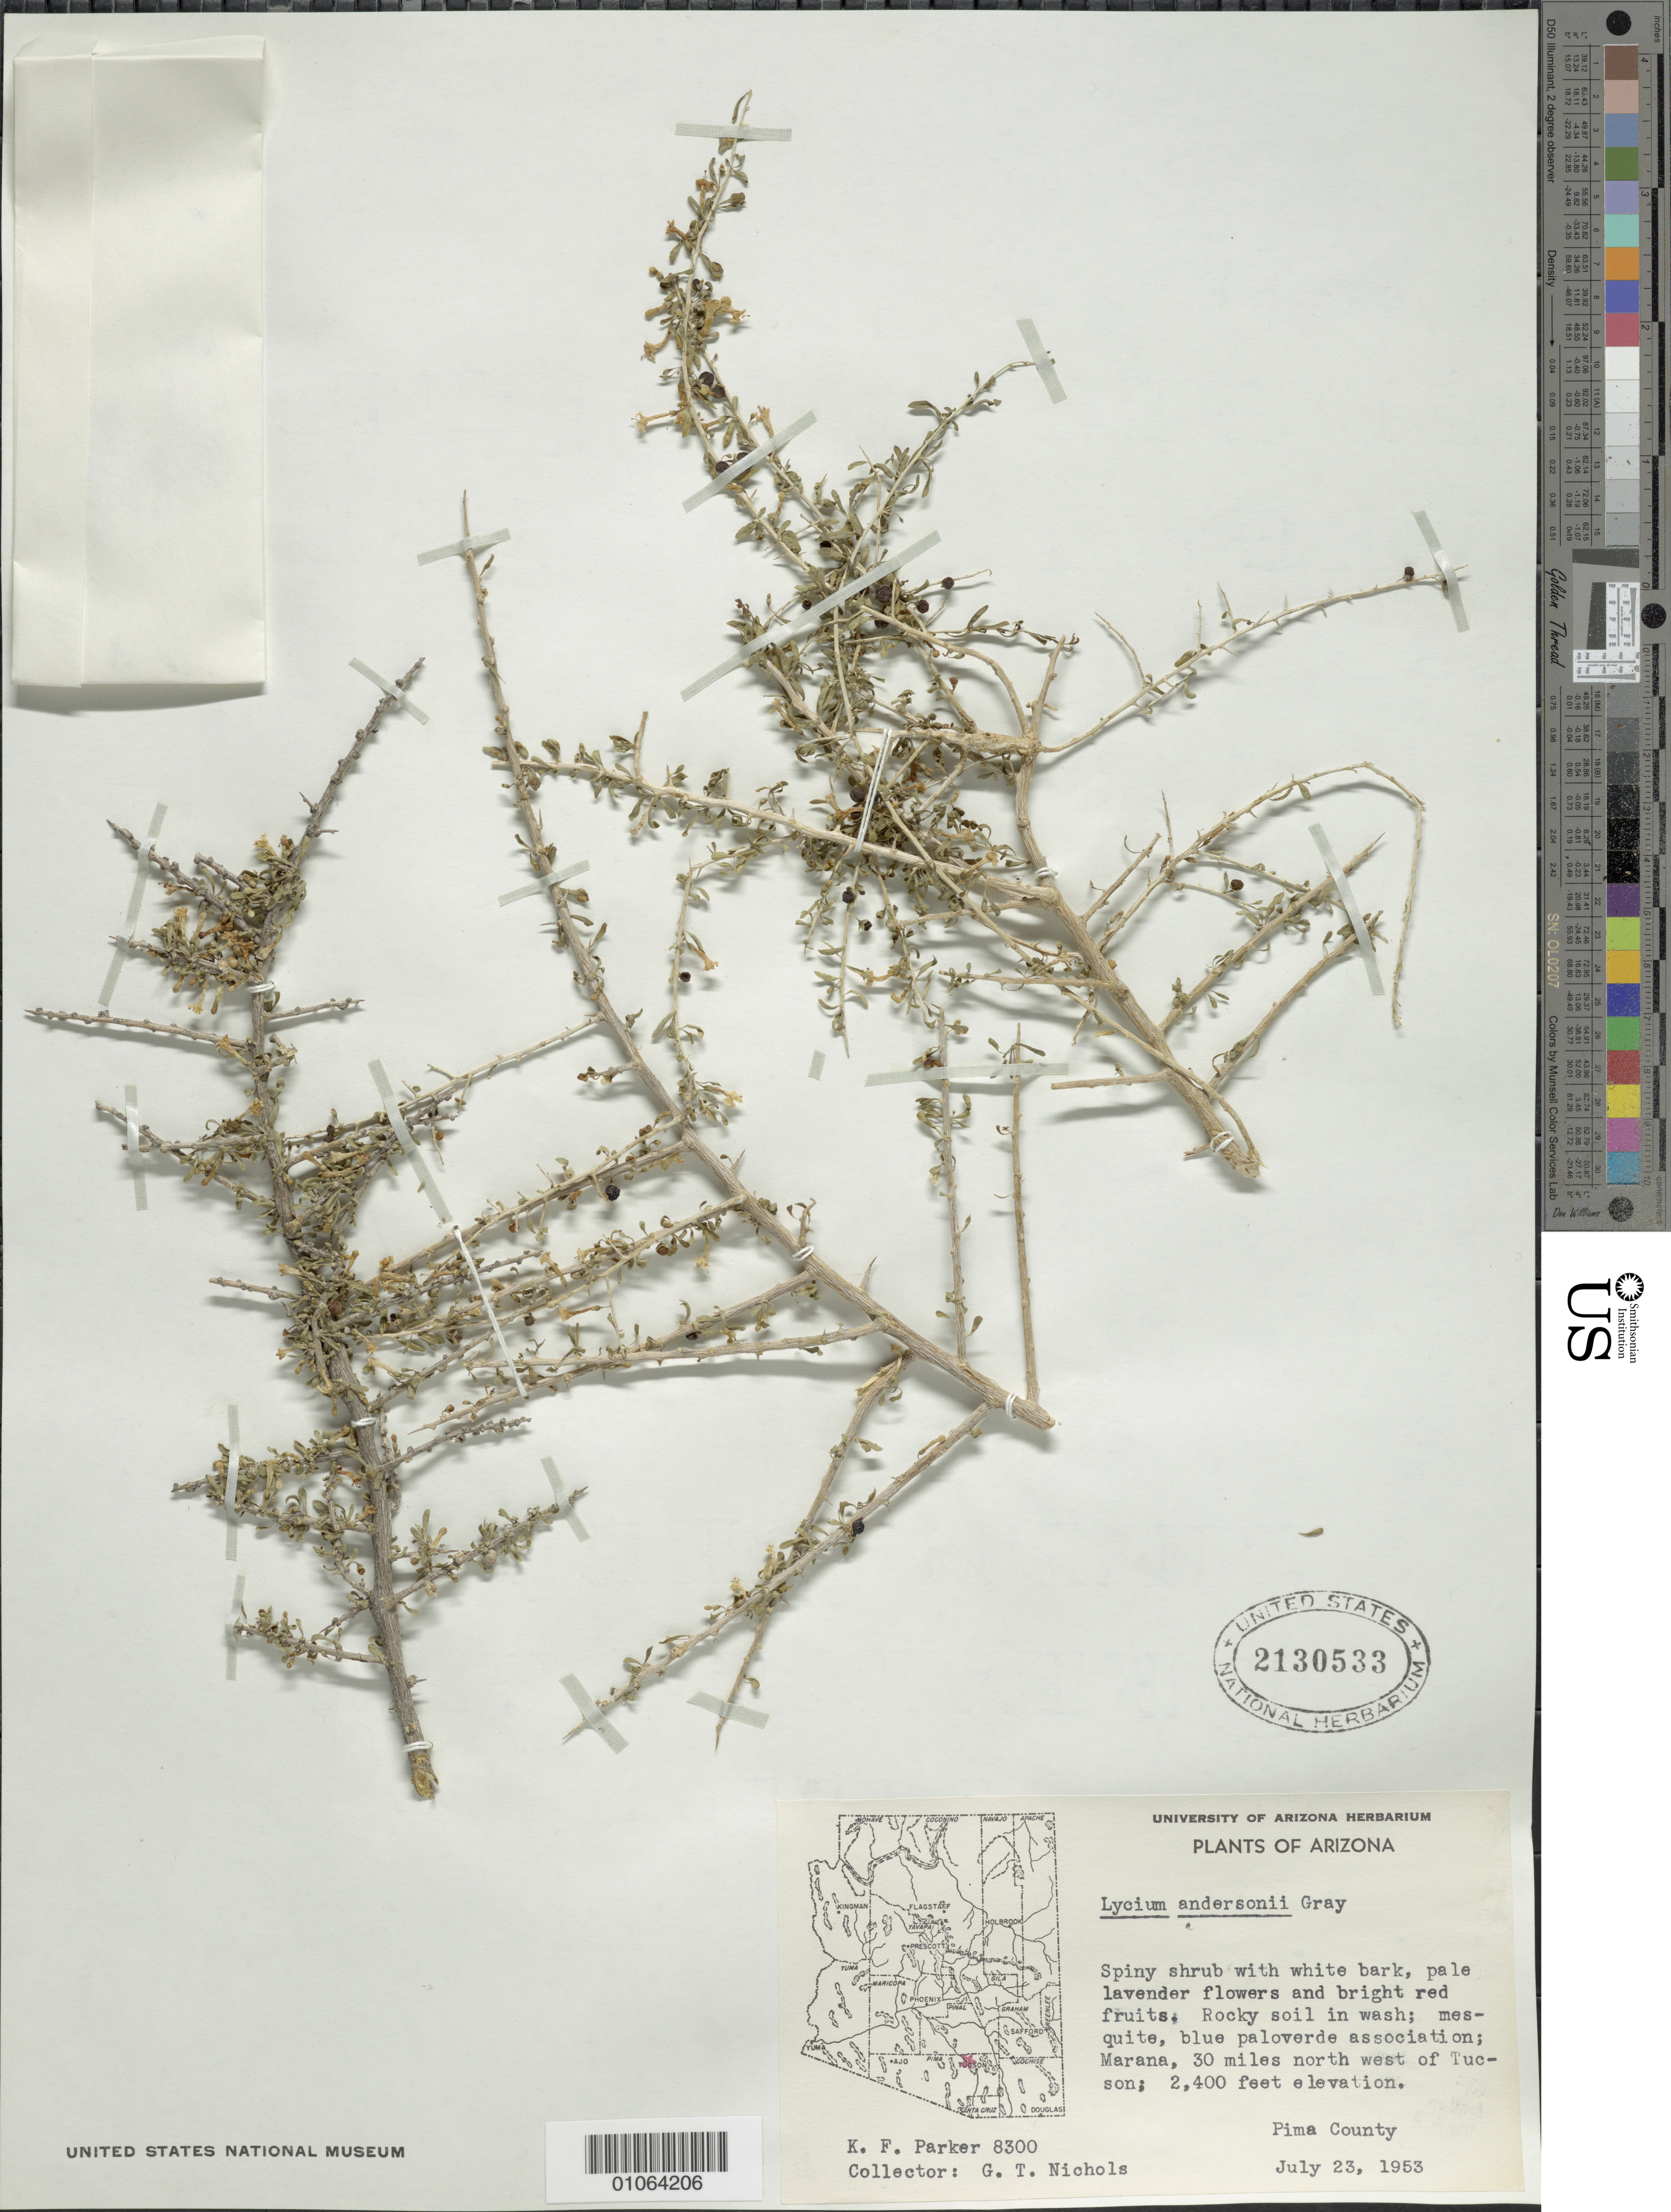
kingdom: Plantae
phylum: Tracheophyta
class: Magnoliopsida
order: Solanales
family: Solanaceae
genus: Lycium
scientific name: Lycium andersonii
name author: A. Gray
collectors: K. F. Parker & G. Nichols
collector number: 8300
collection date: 1953-07-23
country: United States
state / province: Arizona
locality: Marana, 30 miles north west of Tucson. Pima County.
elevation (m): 732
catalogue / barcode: US 2130533